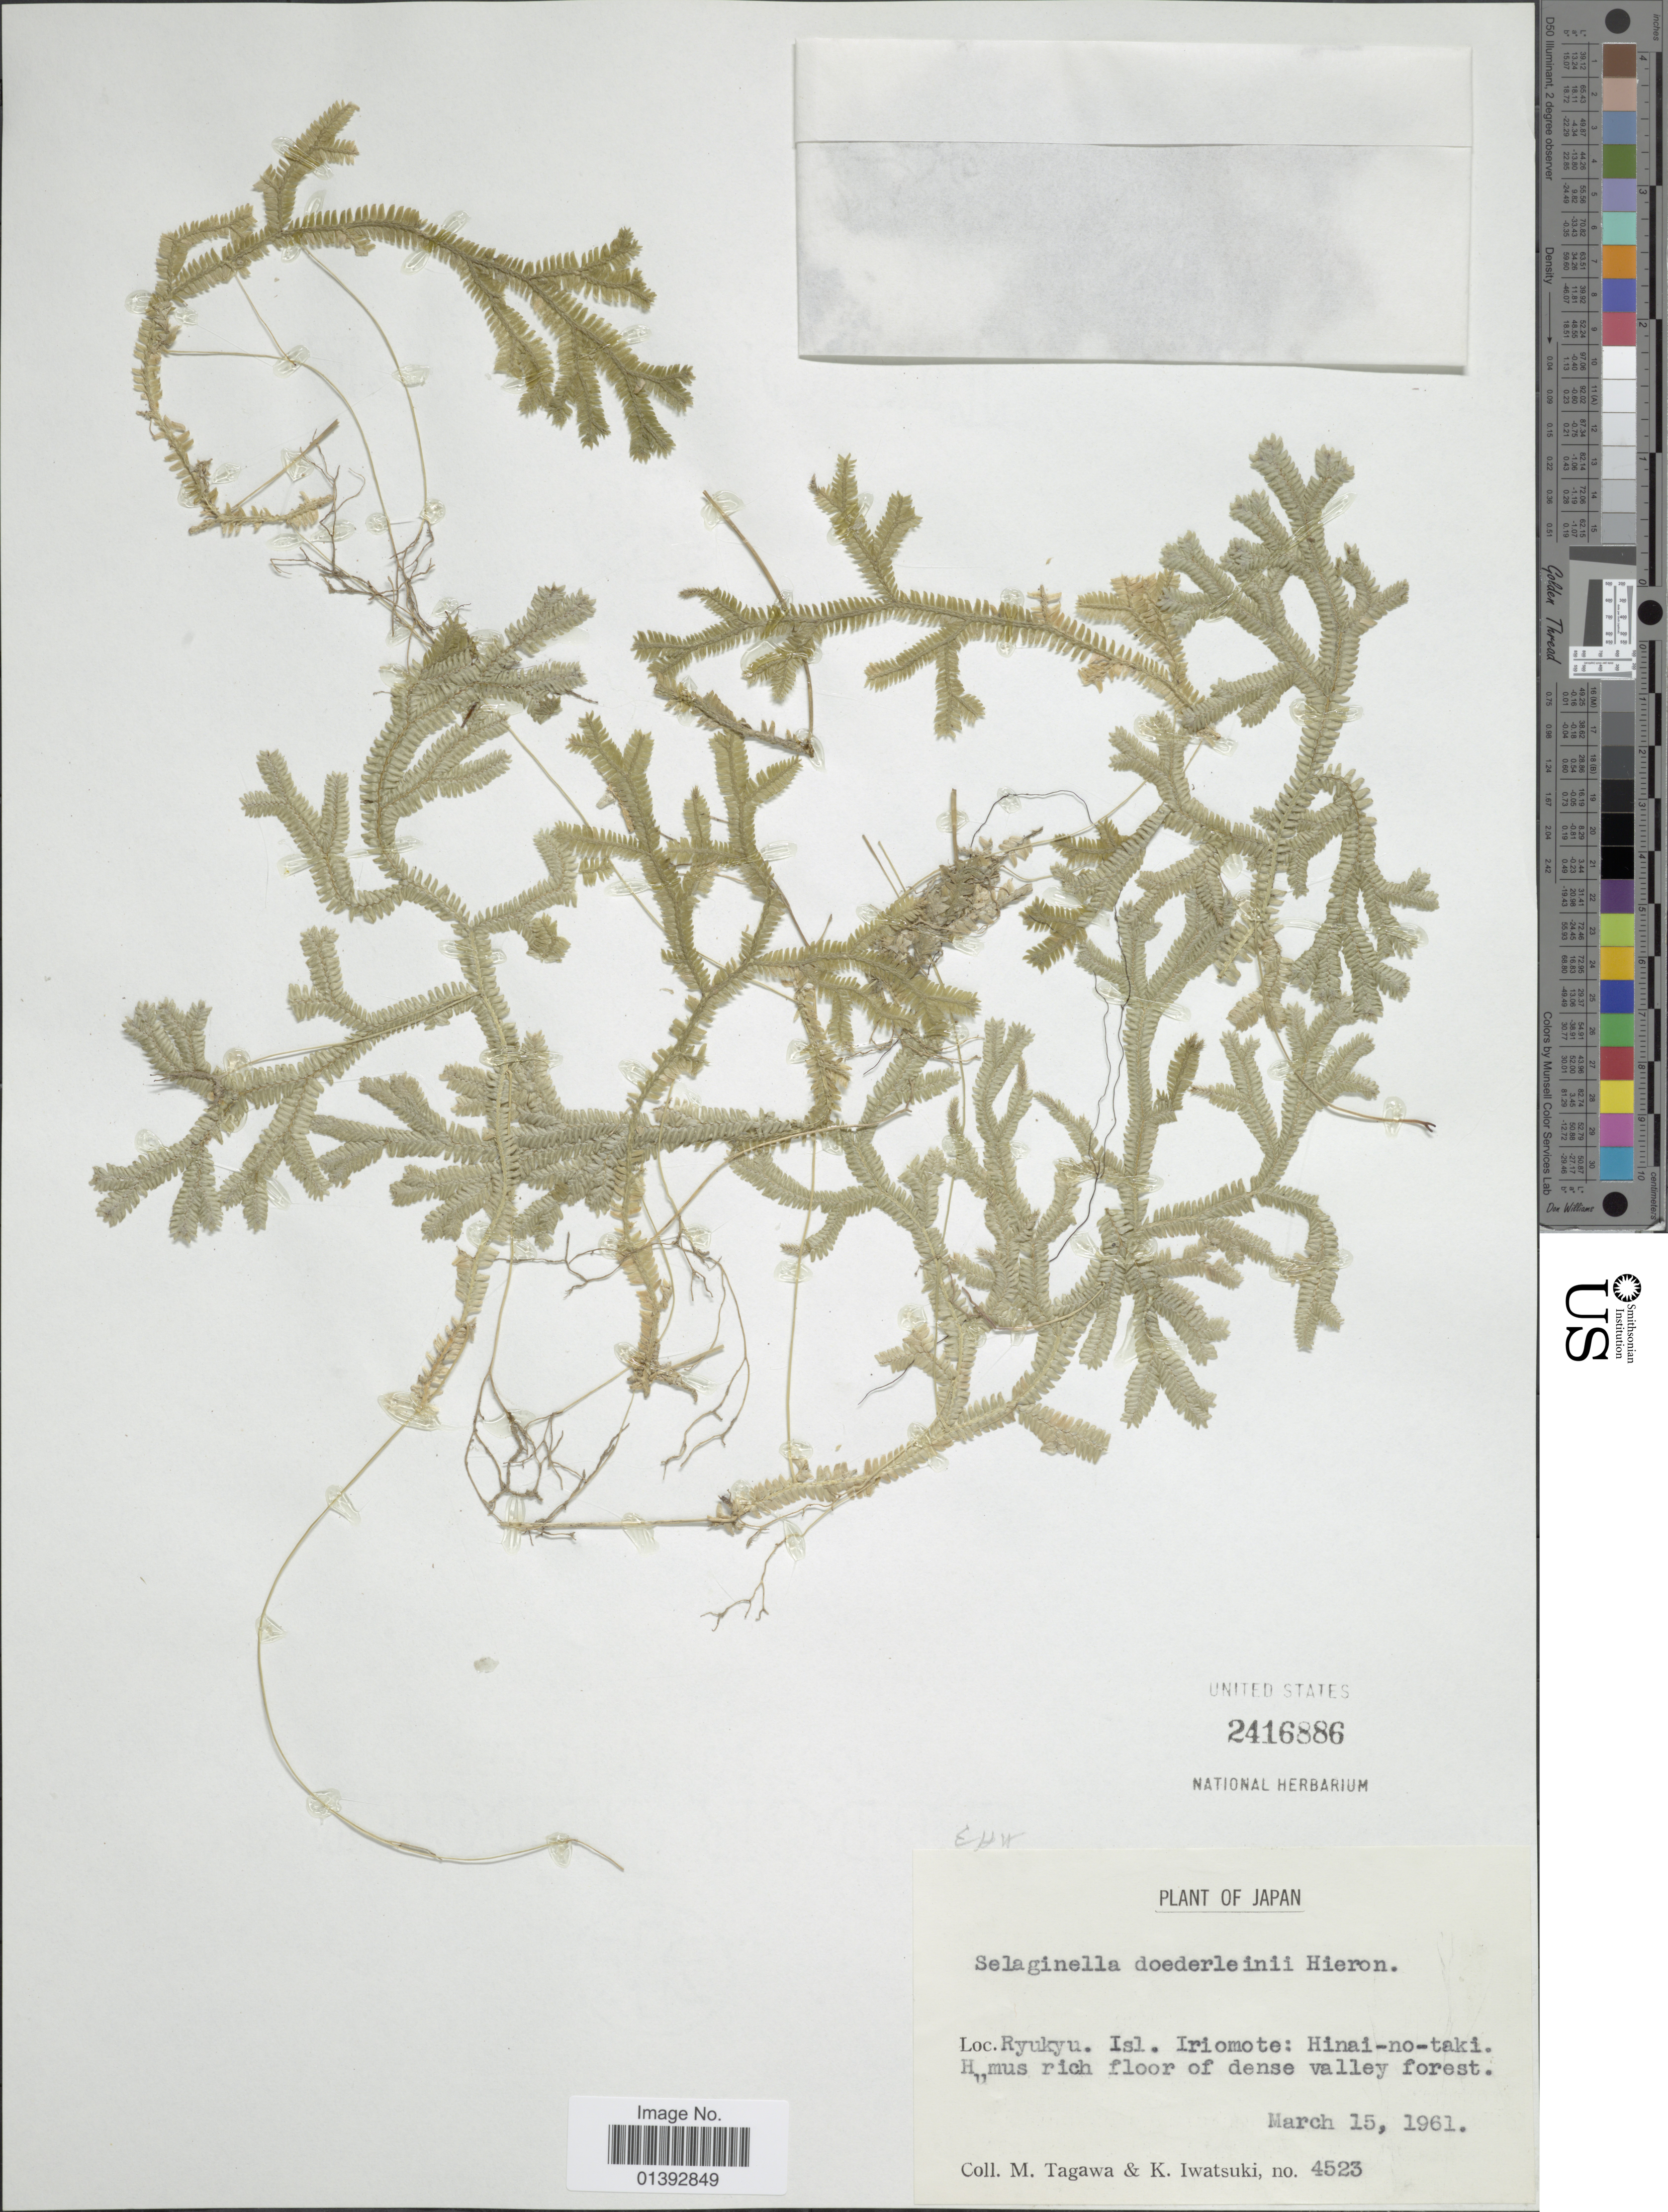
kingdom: Plantae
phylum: Tracheophyta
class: Lycopodiopsida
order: Selaginellales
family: Selaginellaceae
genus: Selaginella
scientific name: Selaginella doederleinii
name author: Hieron.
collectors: M. Tagawa & K. Iwatsuki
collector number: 4523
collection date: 1961-03-15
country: Japan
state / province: Okinawa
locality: Ryukyu. Isl. Iriomote: Hinai-no-taki, Hmis rich floor of dense valley forest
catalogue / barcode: US 2416886